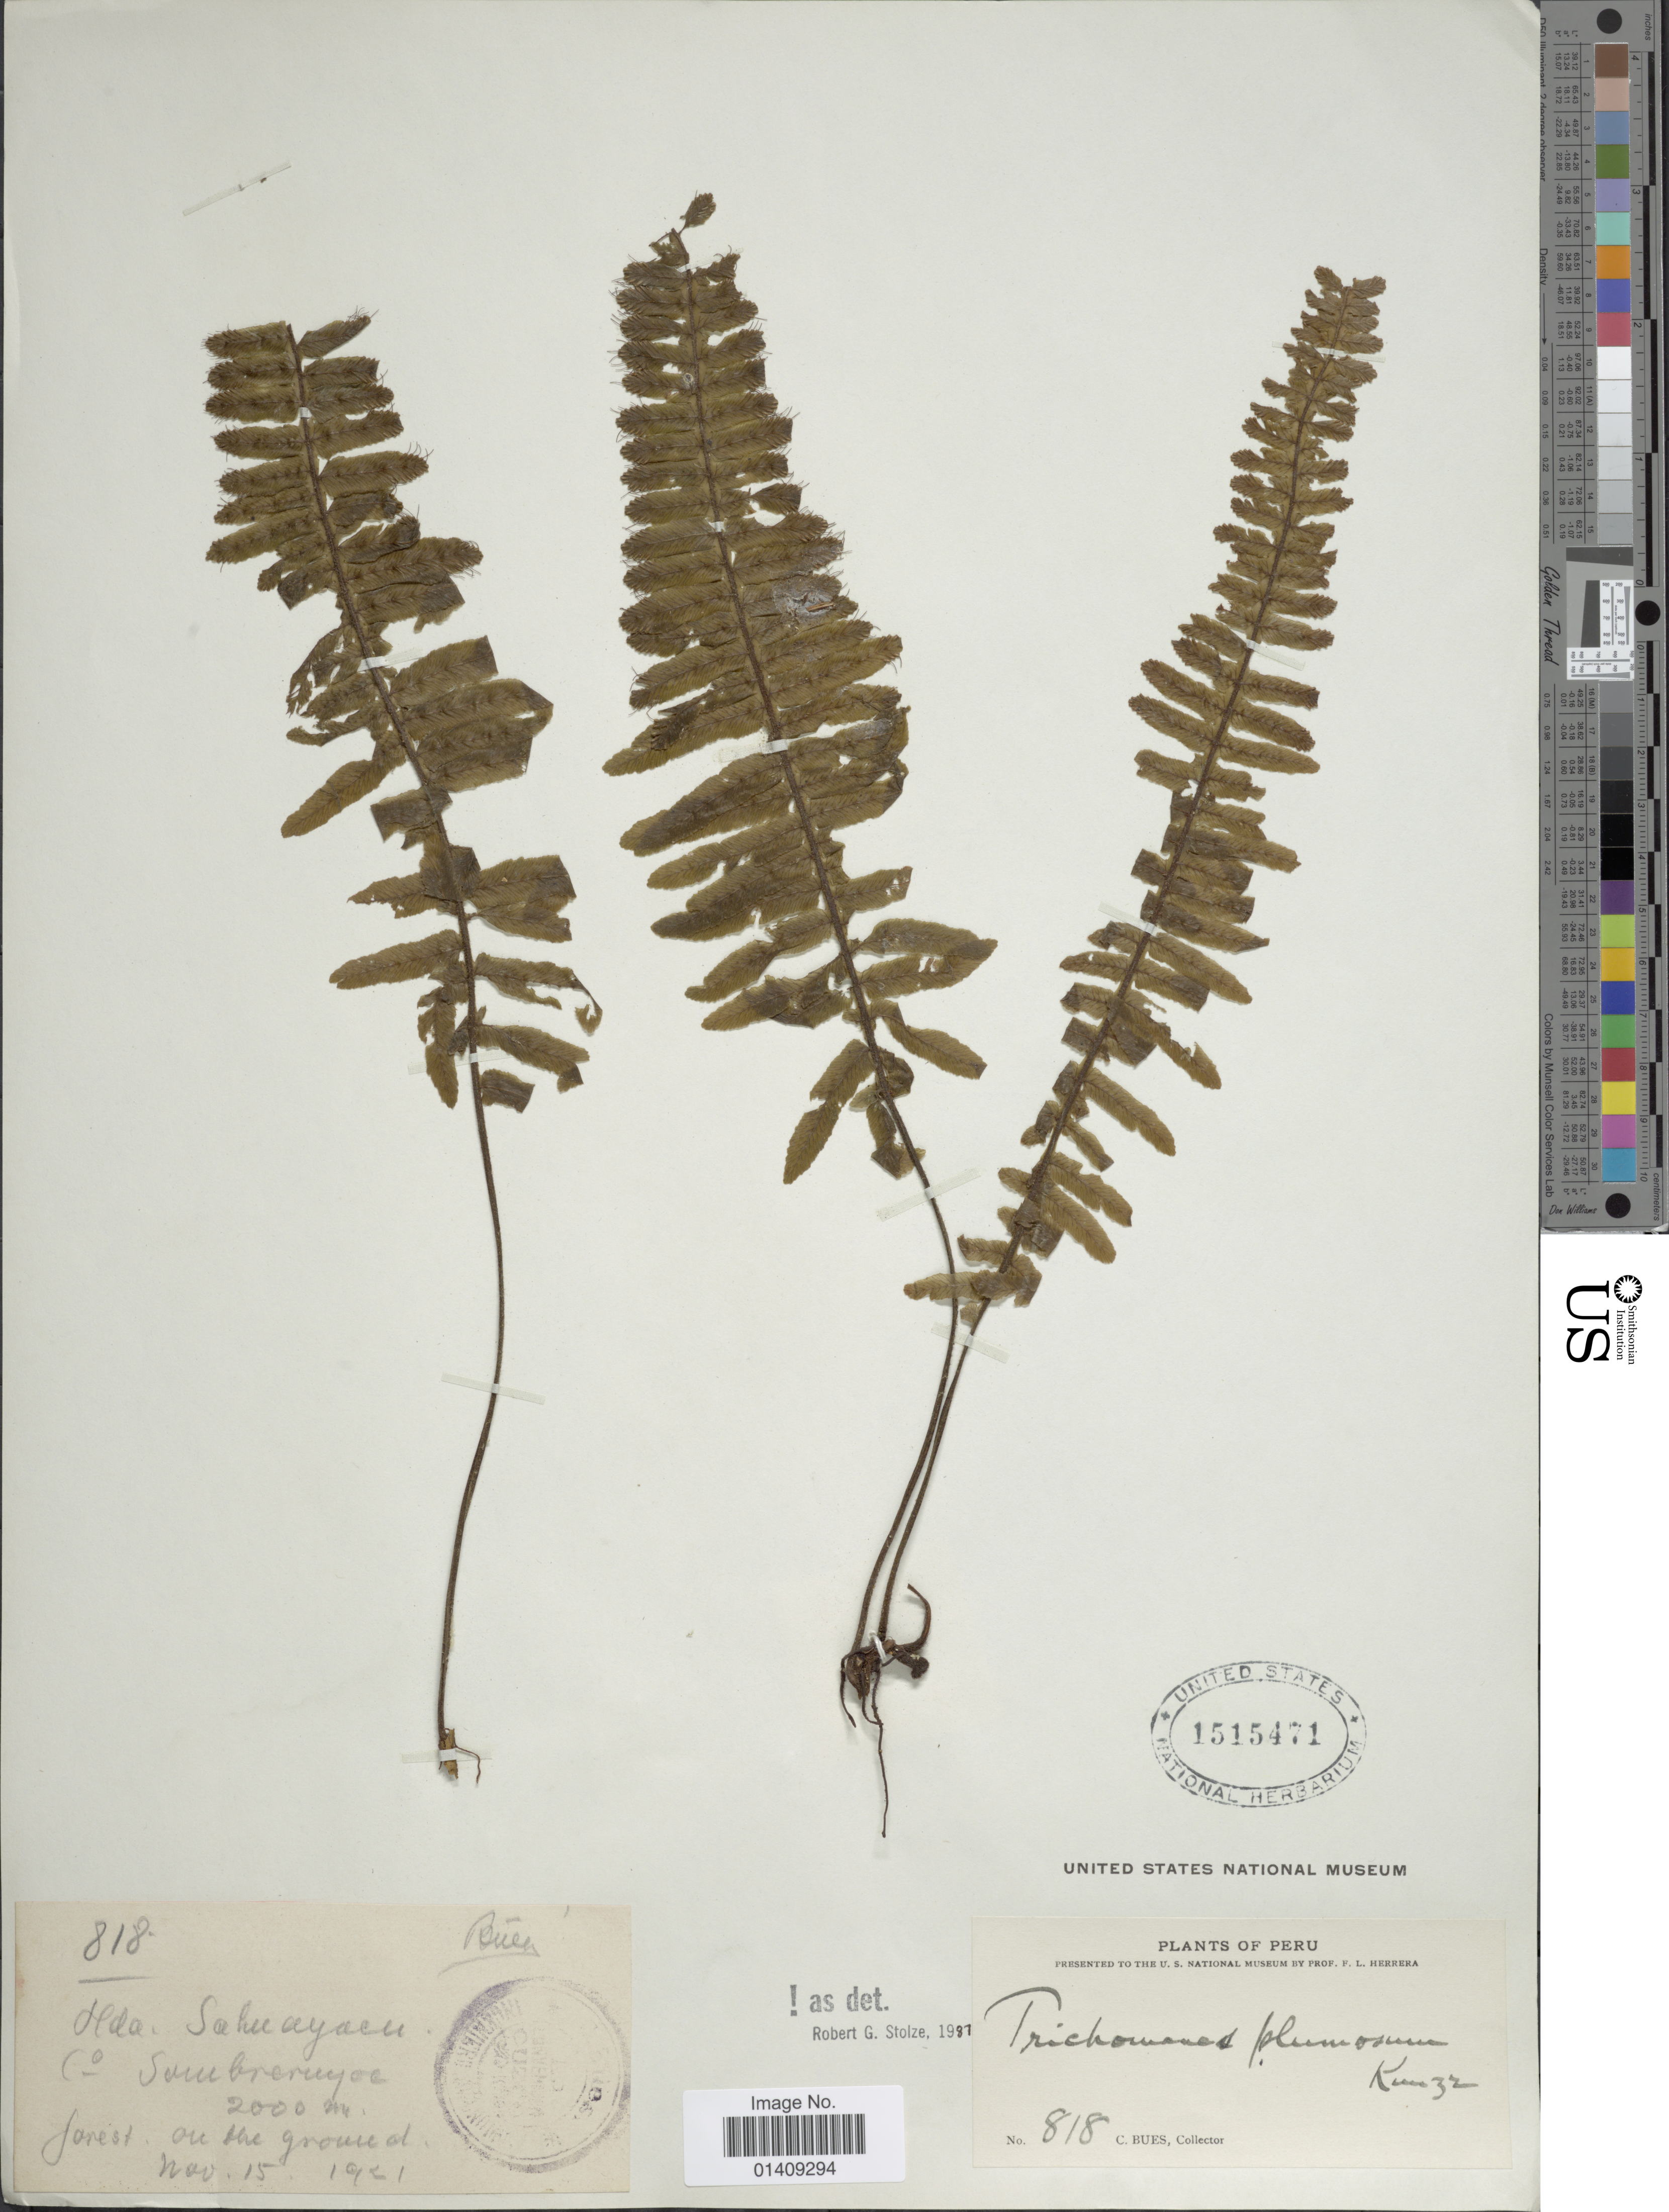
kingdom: Plantae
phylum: Tracheophyta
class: Polypodiopsida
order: Hymenophyllales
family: Hymenophyllaceae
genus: Trichomanes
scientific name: Trichomanes plumosum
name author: Kunze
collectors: C. Bues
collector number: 818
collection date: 1921-11-15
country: Peru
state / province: Cusco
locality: H-da. Sahuayacu. Sombreruyoc, forest, on the ground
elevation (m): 2000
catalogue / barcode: US 1515471